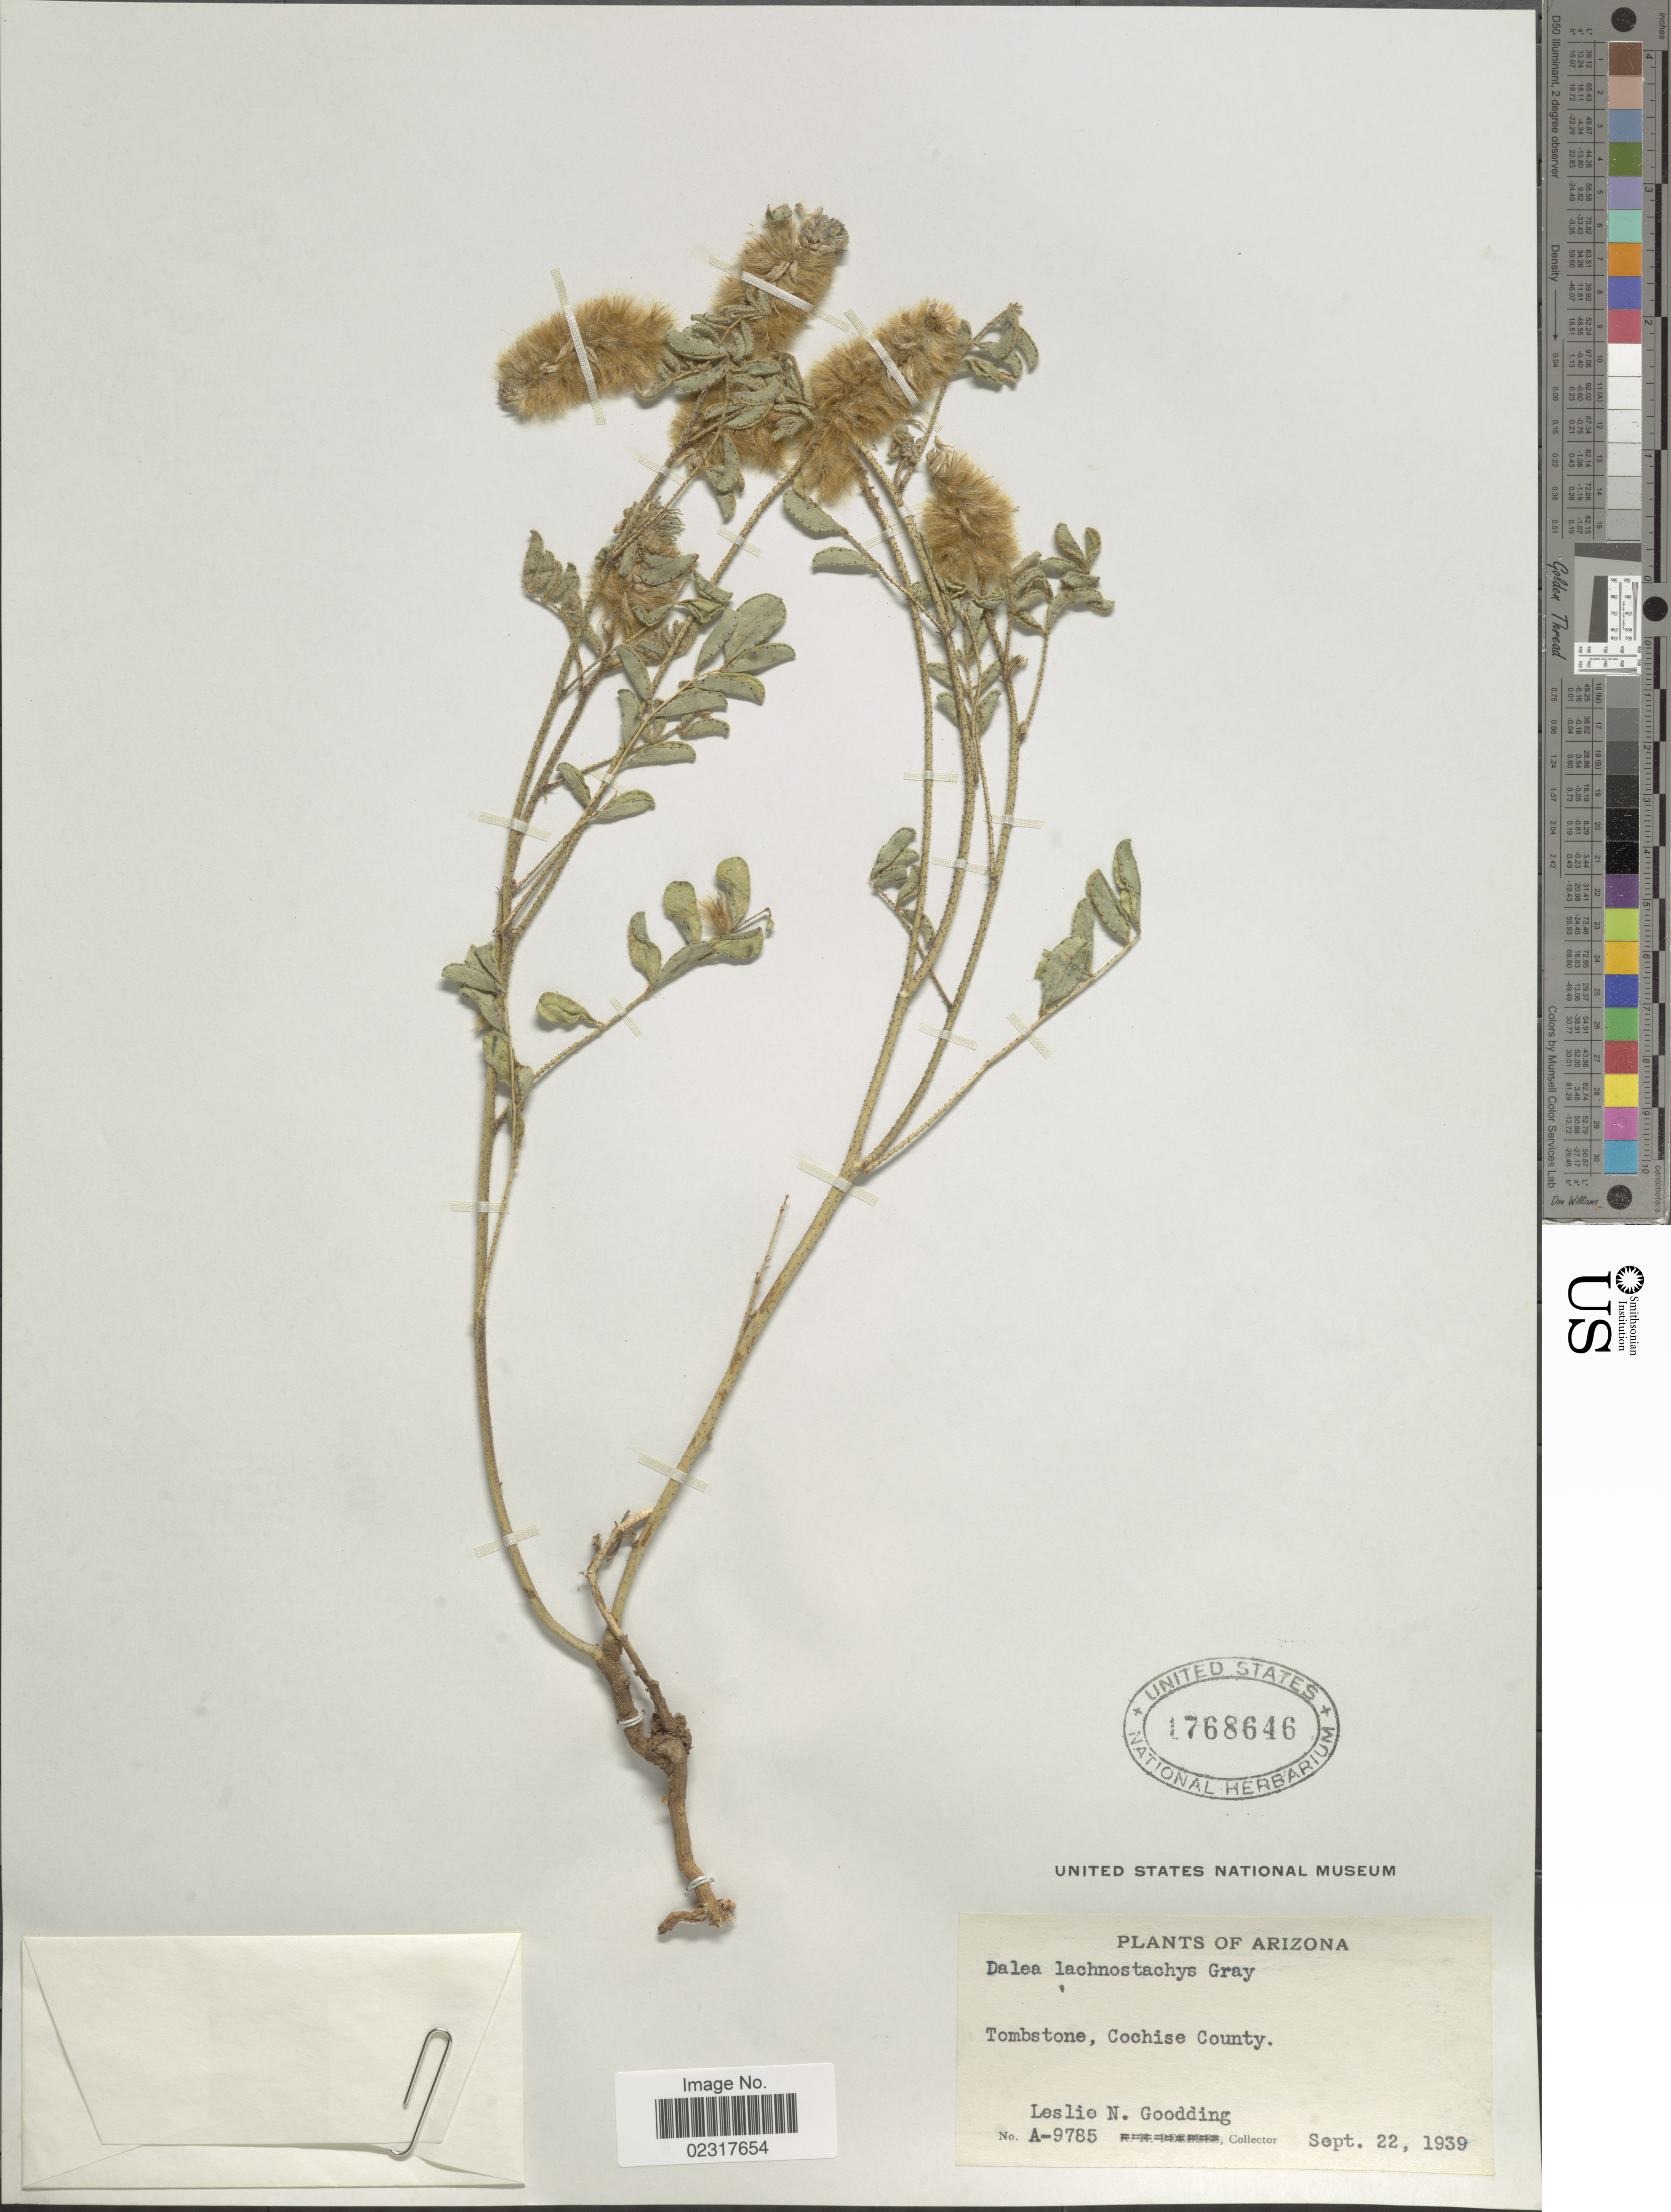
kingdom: Plantae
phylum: Tracheophyta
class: Magnoliopsida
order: Fabales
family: Fabaceae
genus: Dalea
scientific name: Dalea lachnostachys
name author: A. Gray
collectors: L. N. Goodding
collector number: A-9785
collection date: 1939-09-22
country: United States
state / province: Arizona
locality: Tombstone, Cochise County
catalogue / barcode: US 1768646